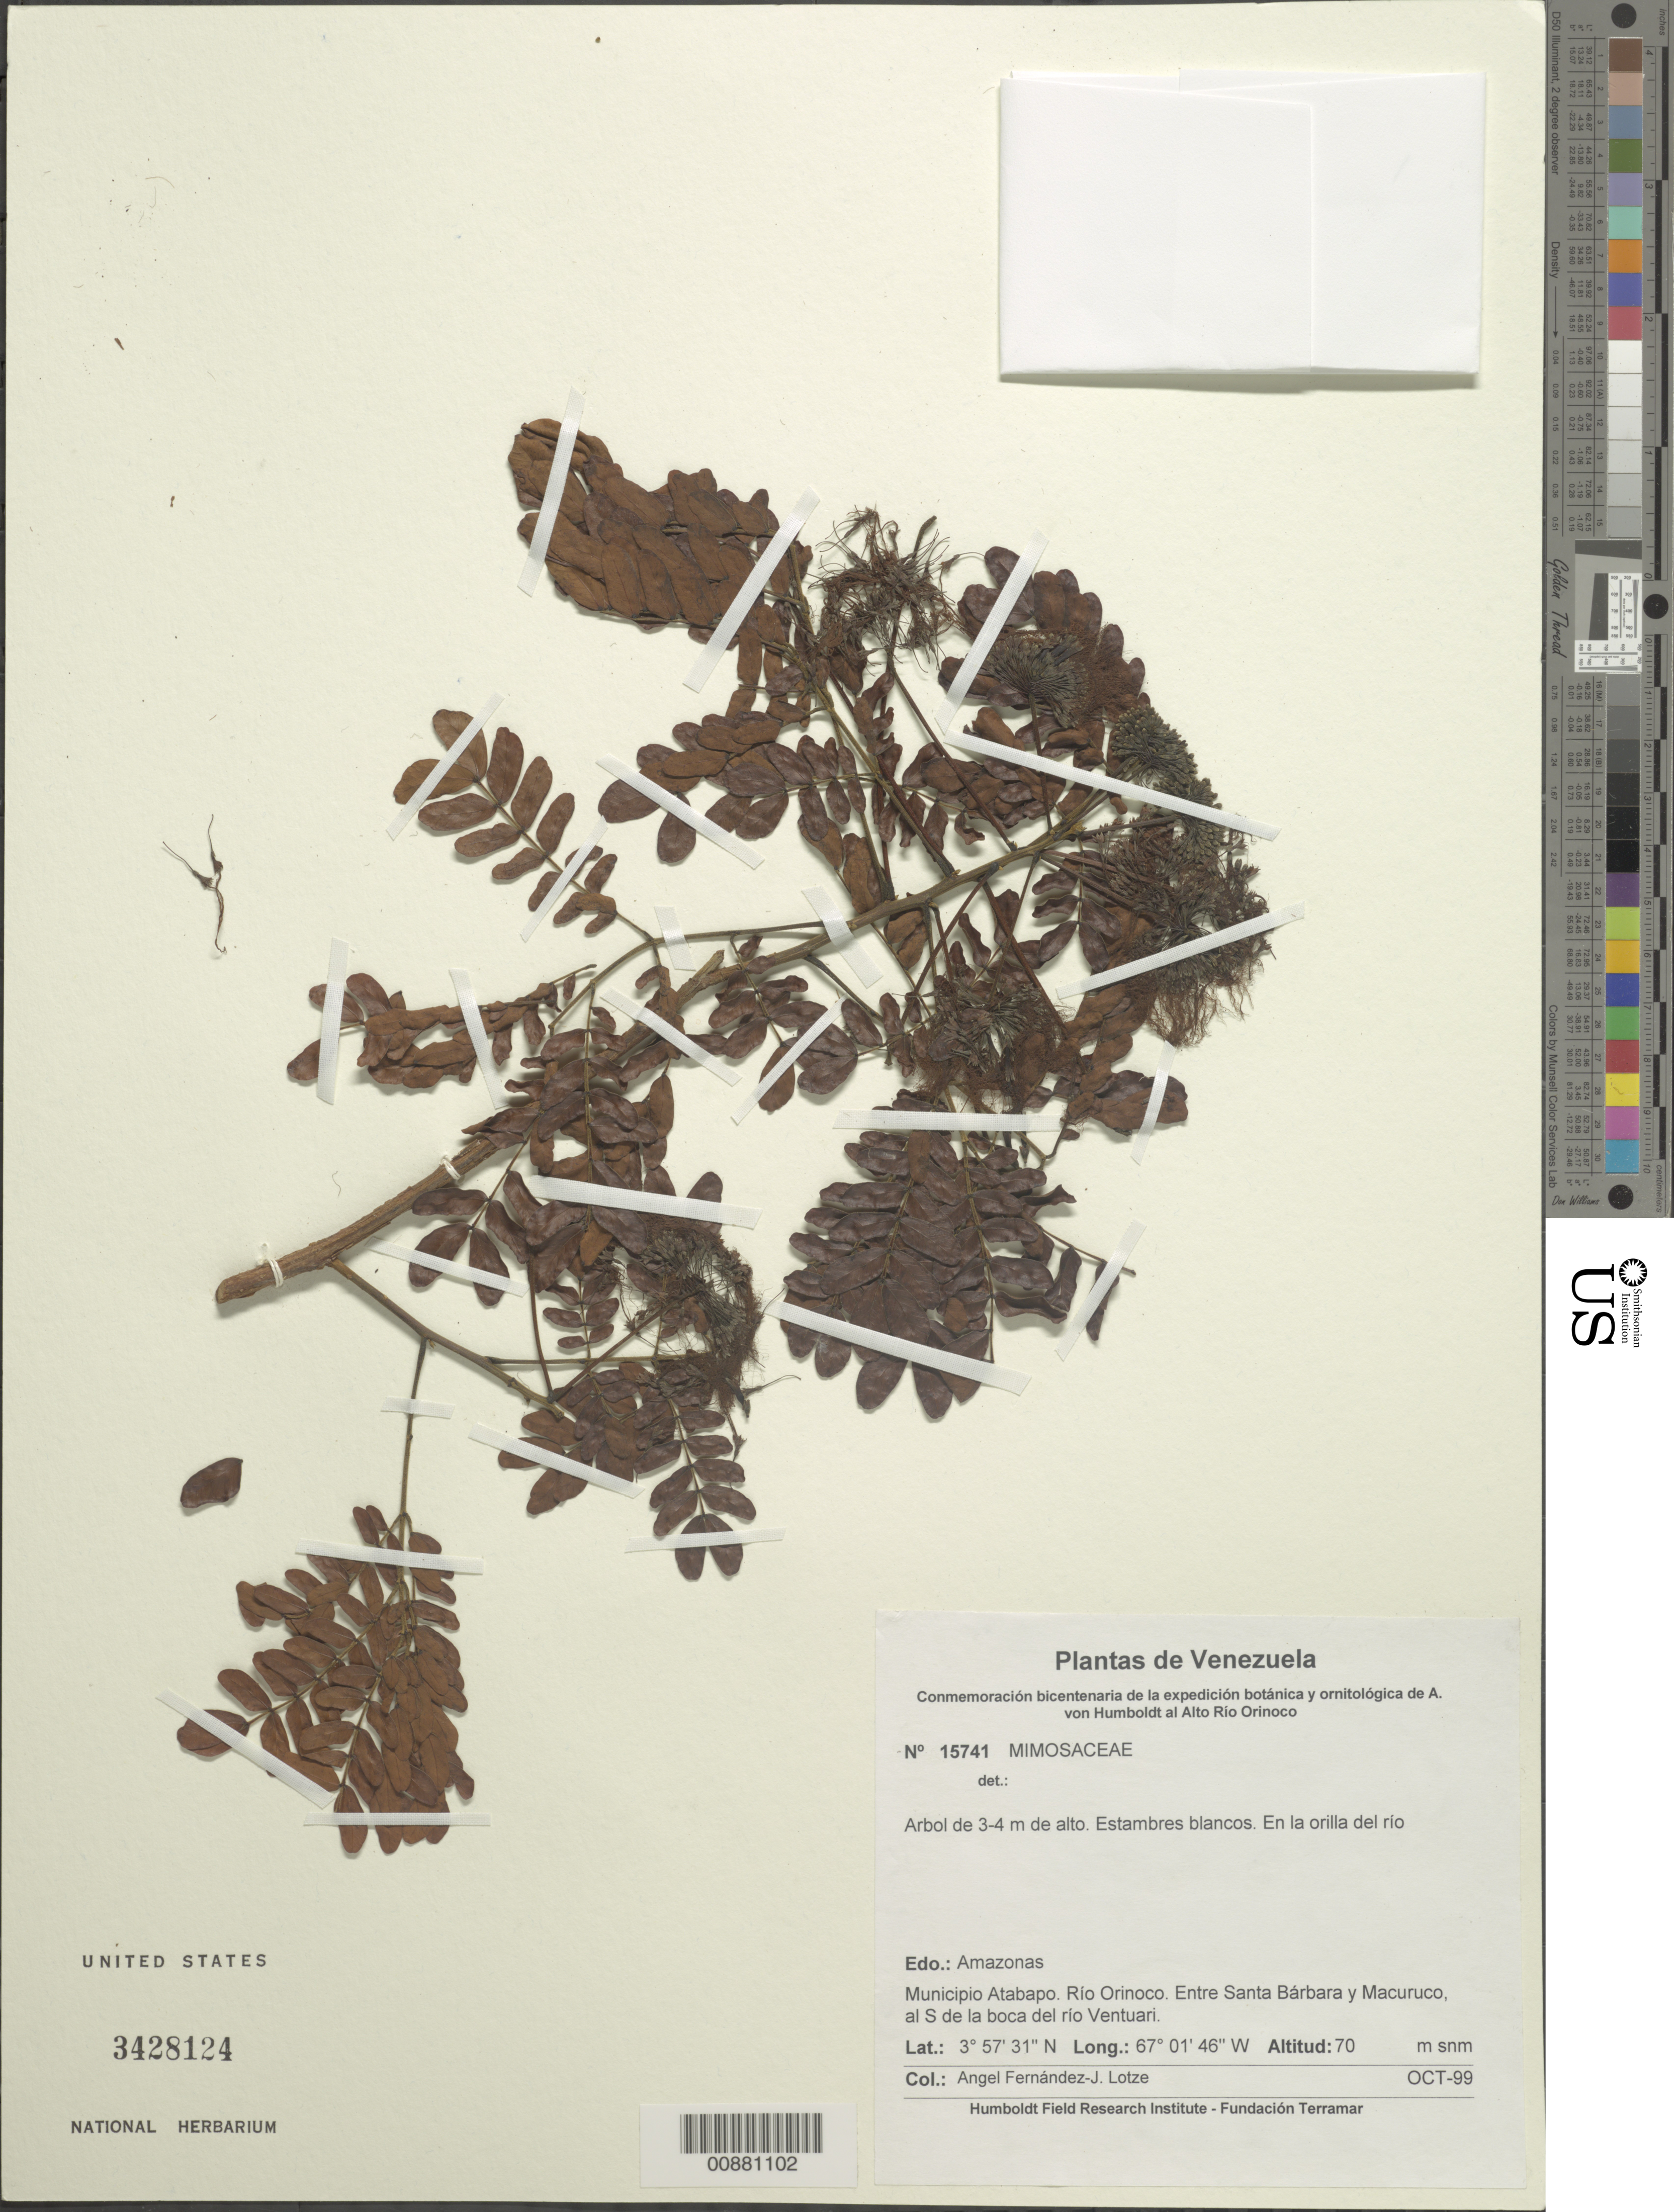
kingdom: Plantae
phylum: Tracheophyta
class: Magnoliopsida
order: Fabales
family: Fabaceae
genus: Pithecellobium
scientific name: Pithecellobium sp.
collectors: A. Fernández & J. Lotze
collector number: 15741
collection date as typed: Oct-99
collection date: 1999-10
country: Venezuela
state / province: Amazonas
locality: Mun. Atabapo, Río Orinoco, entre Santa Bárbara y Macuruco, al S de la boca del Río Ventuari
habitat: Orilla del rio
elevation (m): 70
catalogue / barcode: US 3428124